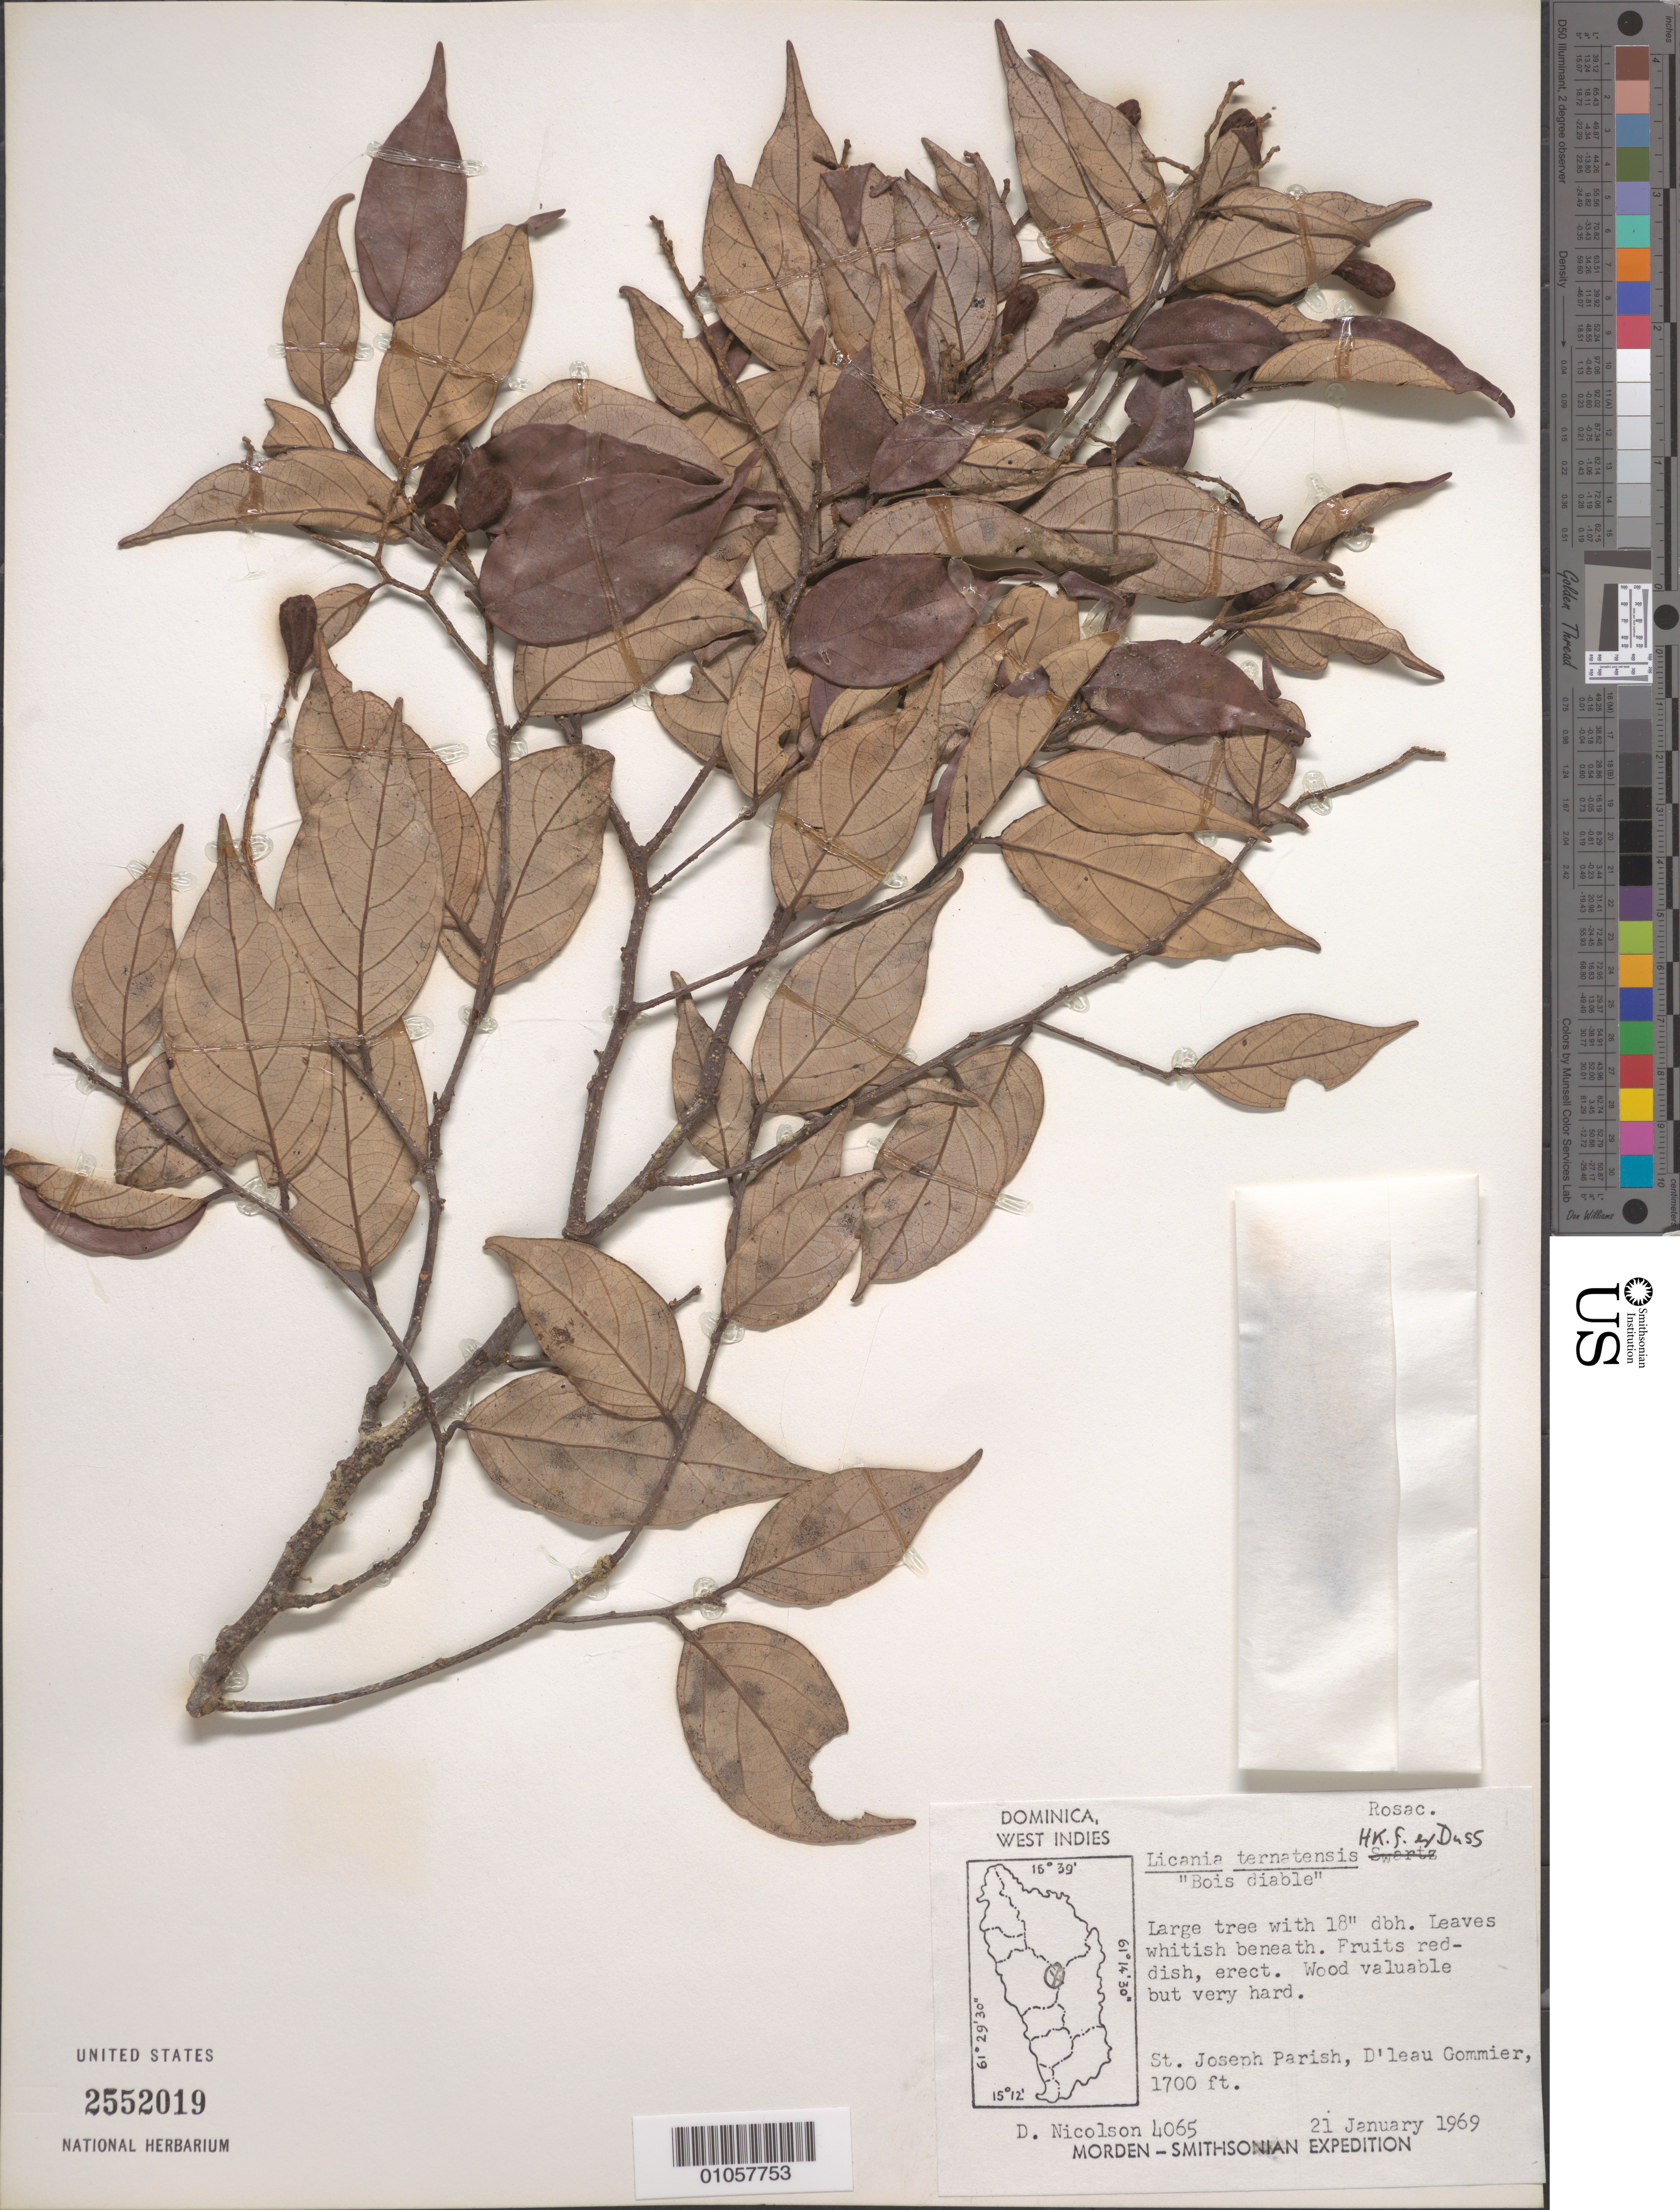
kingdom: Plantae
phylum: Tracheophyta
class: Magnoliopsida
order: Malpighiales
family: Chrysobalanaceae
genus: Licania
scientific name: Licania ternatensis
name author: Hook. f. ex Duss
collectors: D. H. Nicolson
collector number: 4065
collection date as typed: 21 Jan 1969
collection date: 1969-01-21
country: Dominica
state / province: St. Joseph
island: Dominica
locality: D'leau Gommier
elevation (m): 518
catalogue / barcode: US 2552019